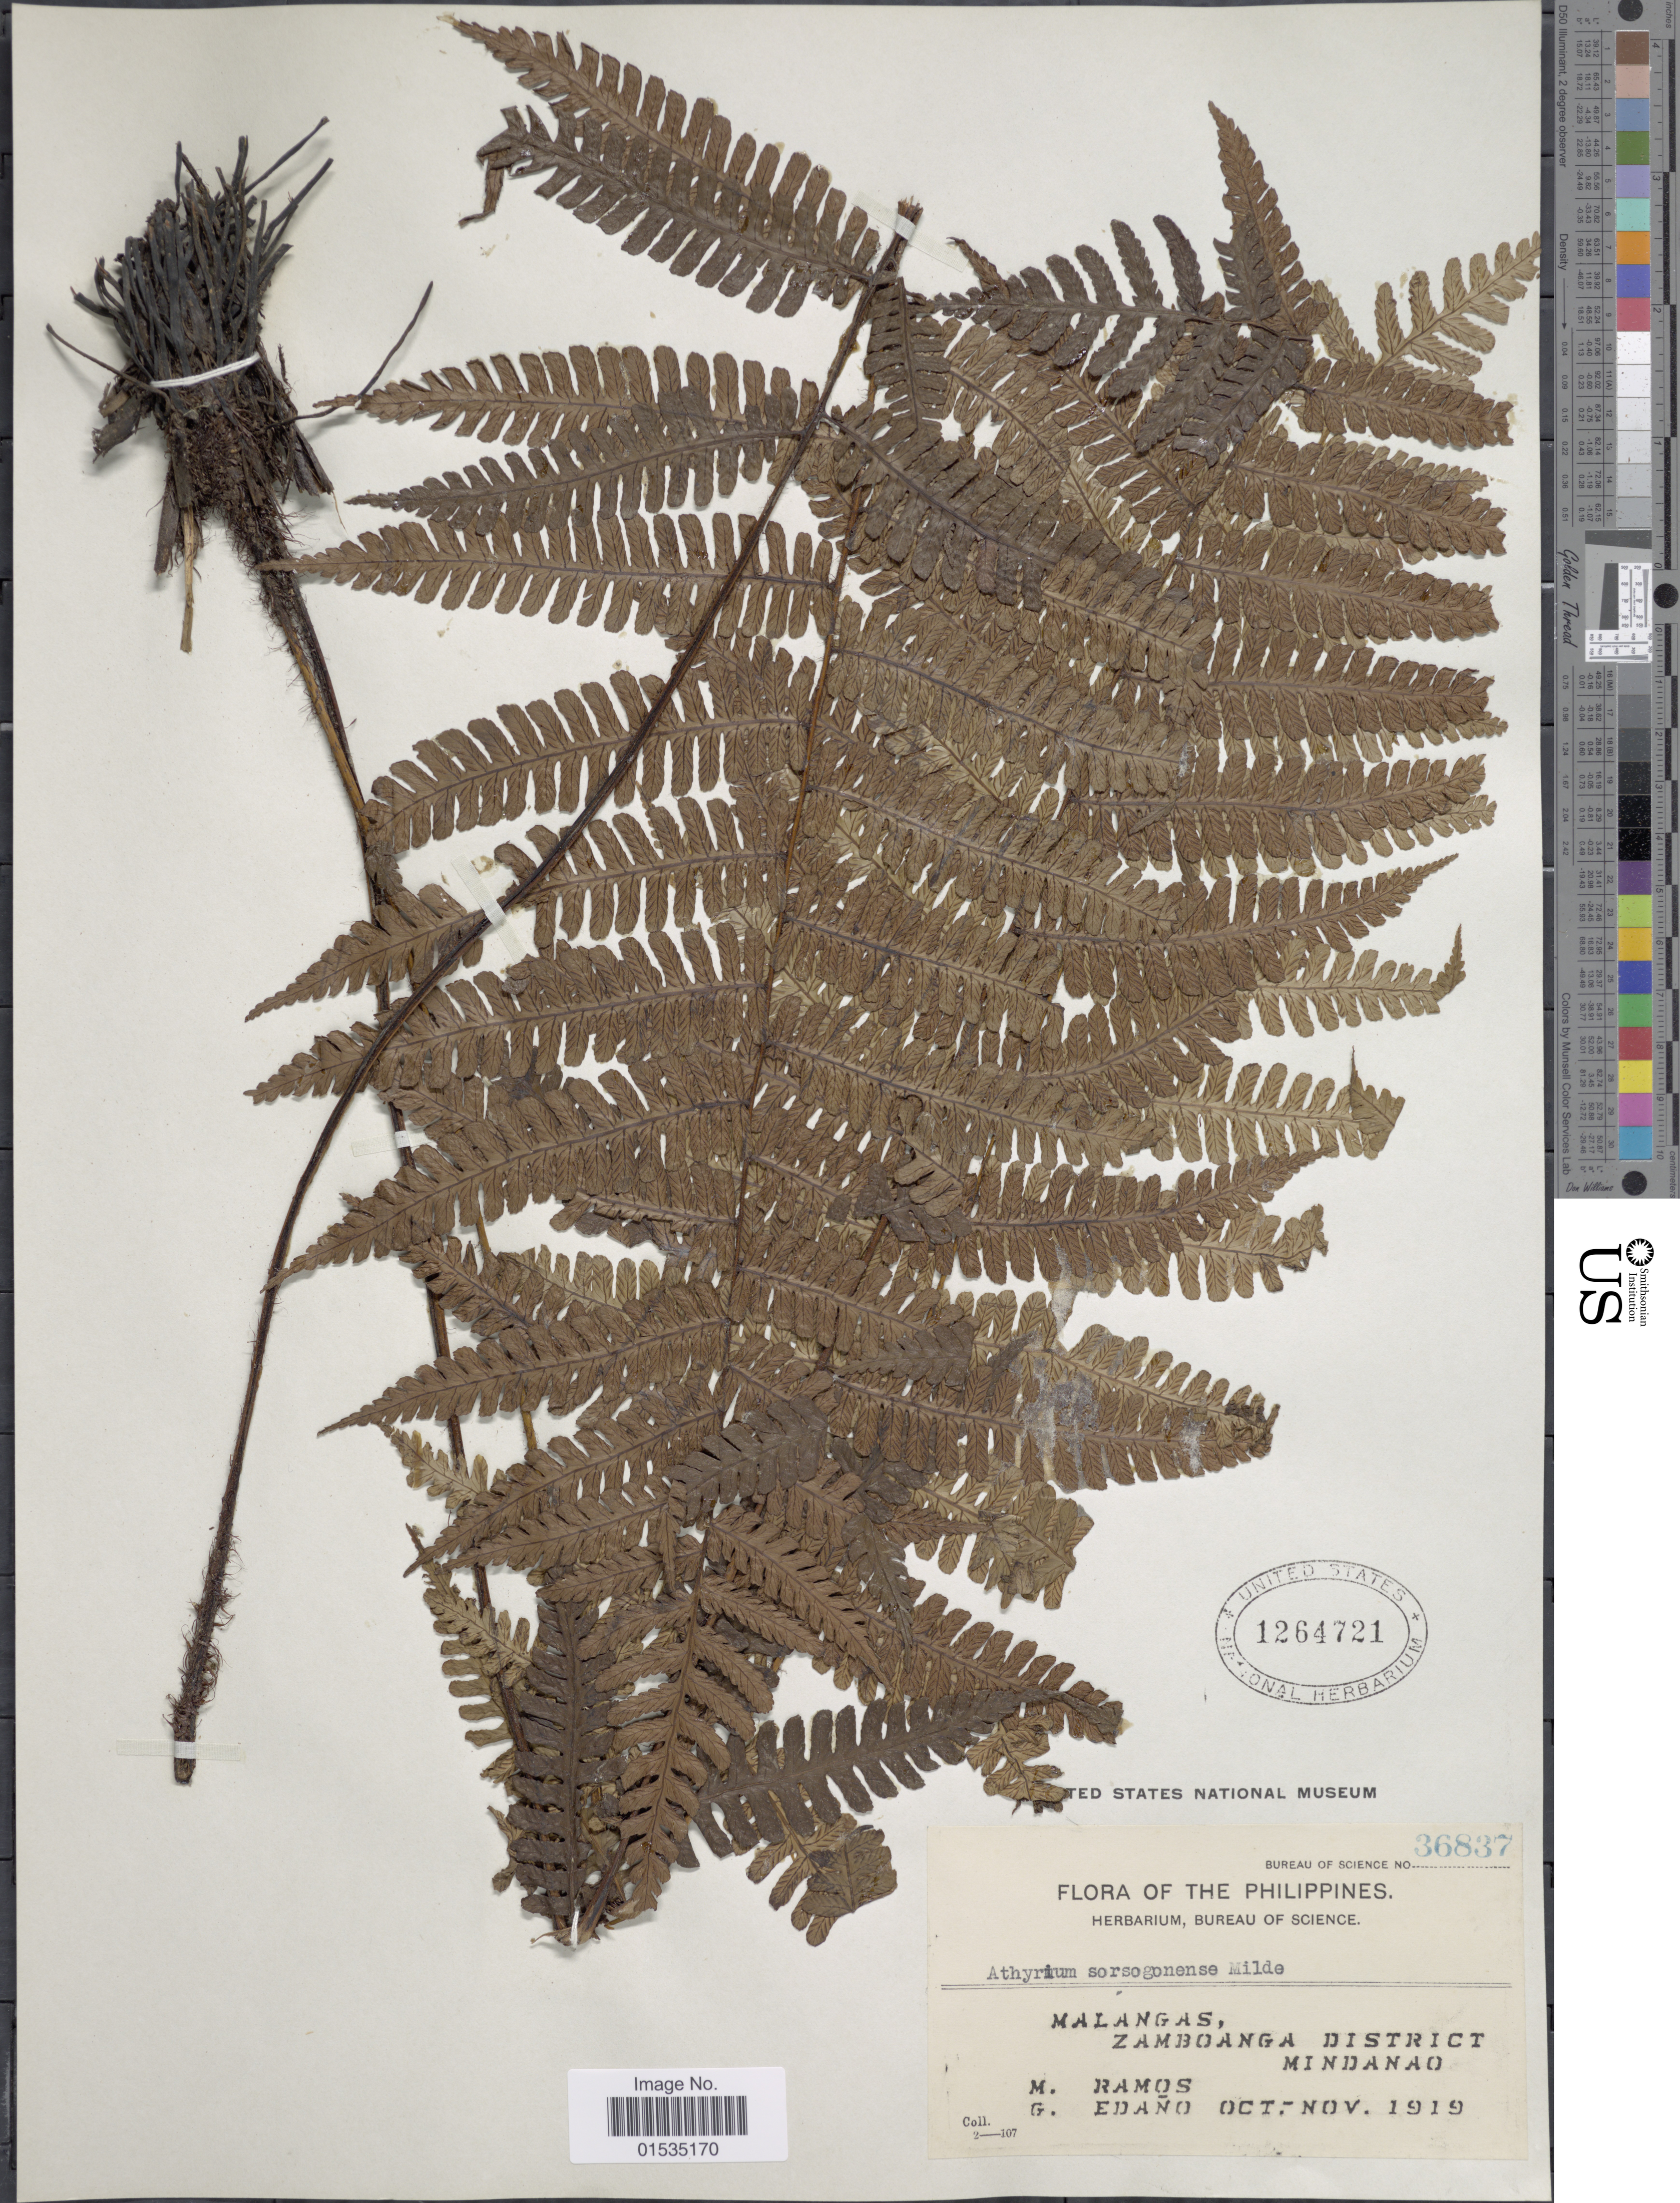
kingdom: Plantae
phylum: Tracheophyta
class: Polypodiopsida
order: Polypodiales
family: Athyriaceae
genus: Diplazium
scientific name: Diplazium sorzogonense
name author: (C. Presl) C. Presl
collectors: M. Ramos & G. Edaño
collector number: Bureau of Science 36837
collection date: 1919-10/1919-11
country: Philippines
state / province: Zamboanga Peninsula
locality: Malangas, Zamboanga District, Mindanao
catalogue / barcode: US 1264721